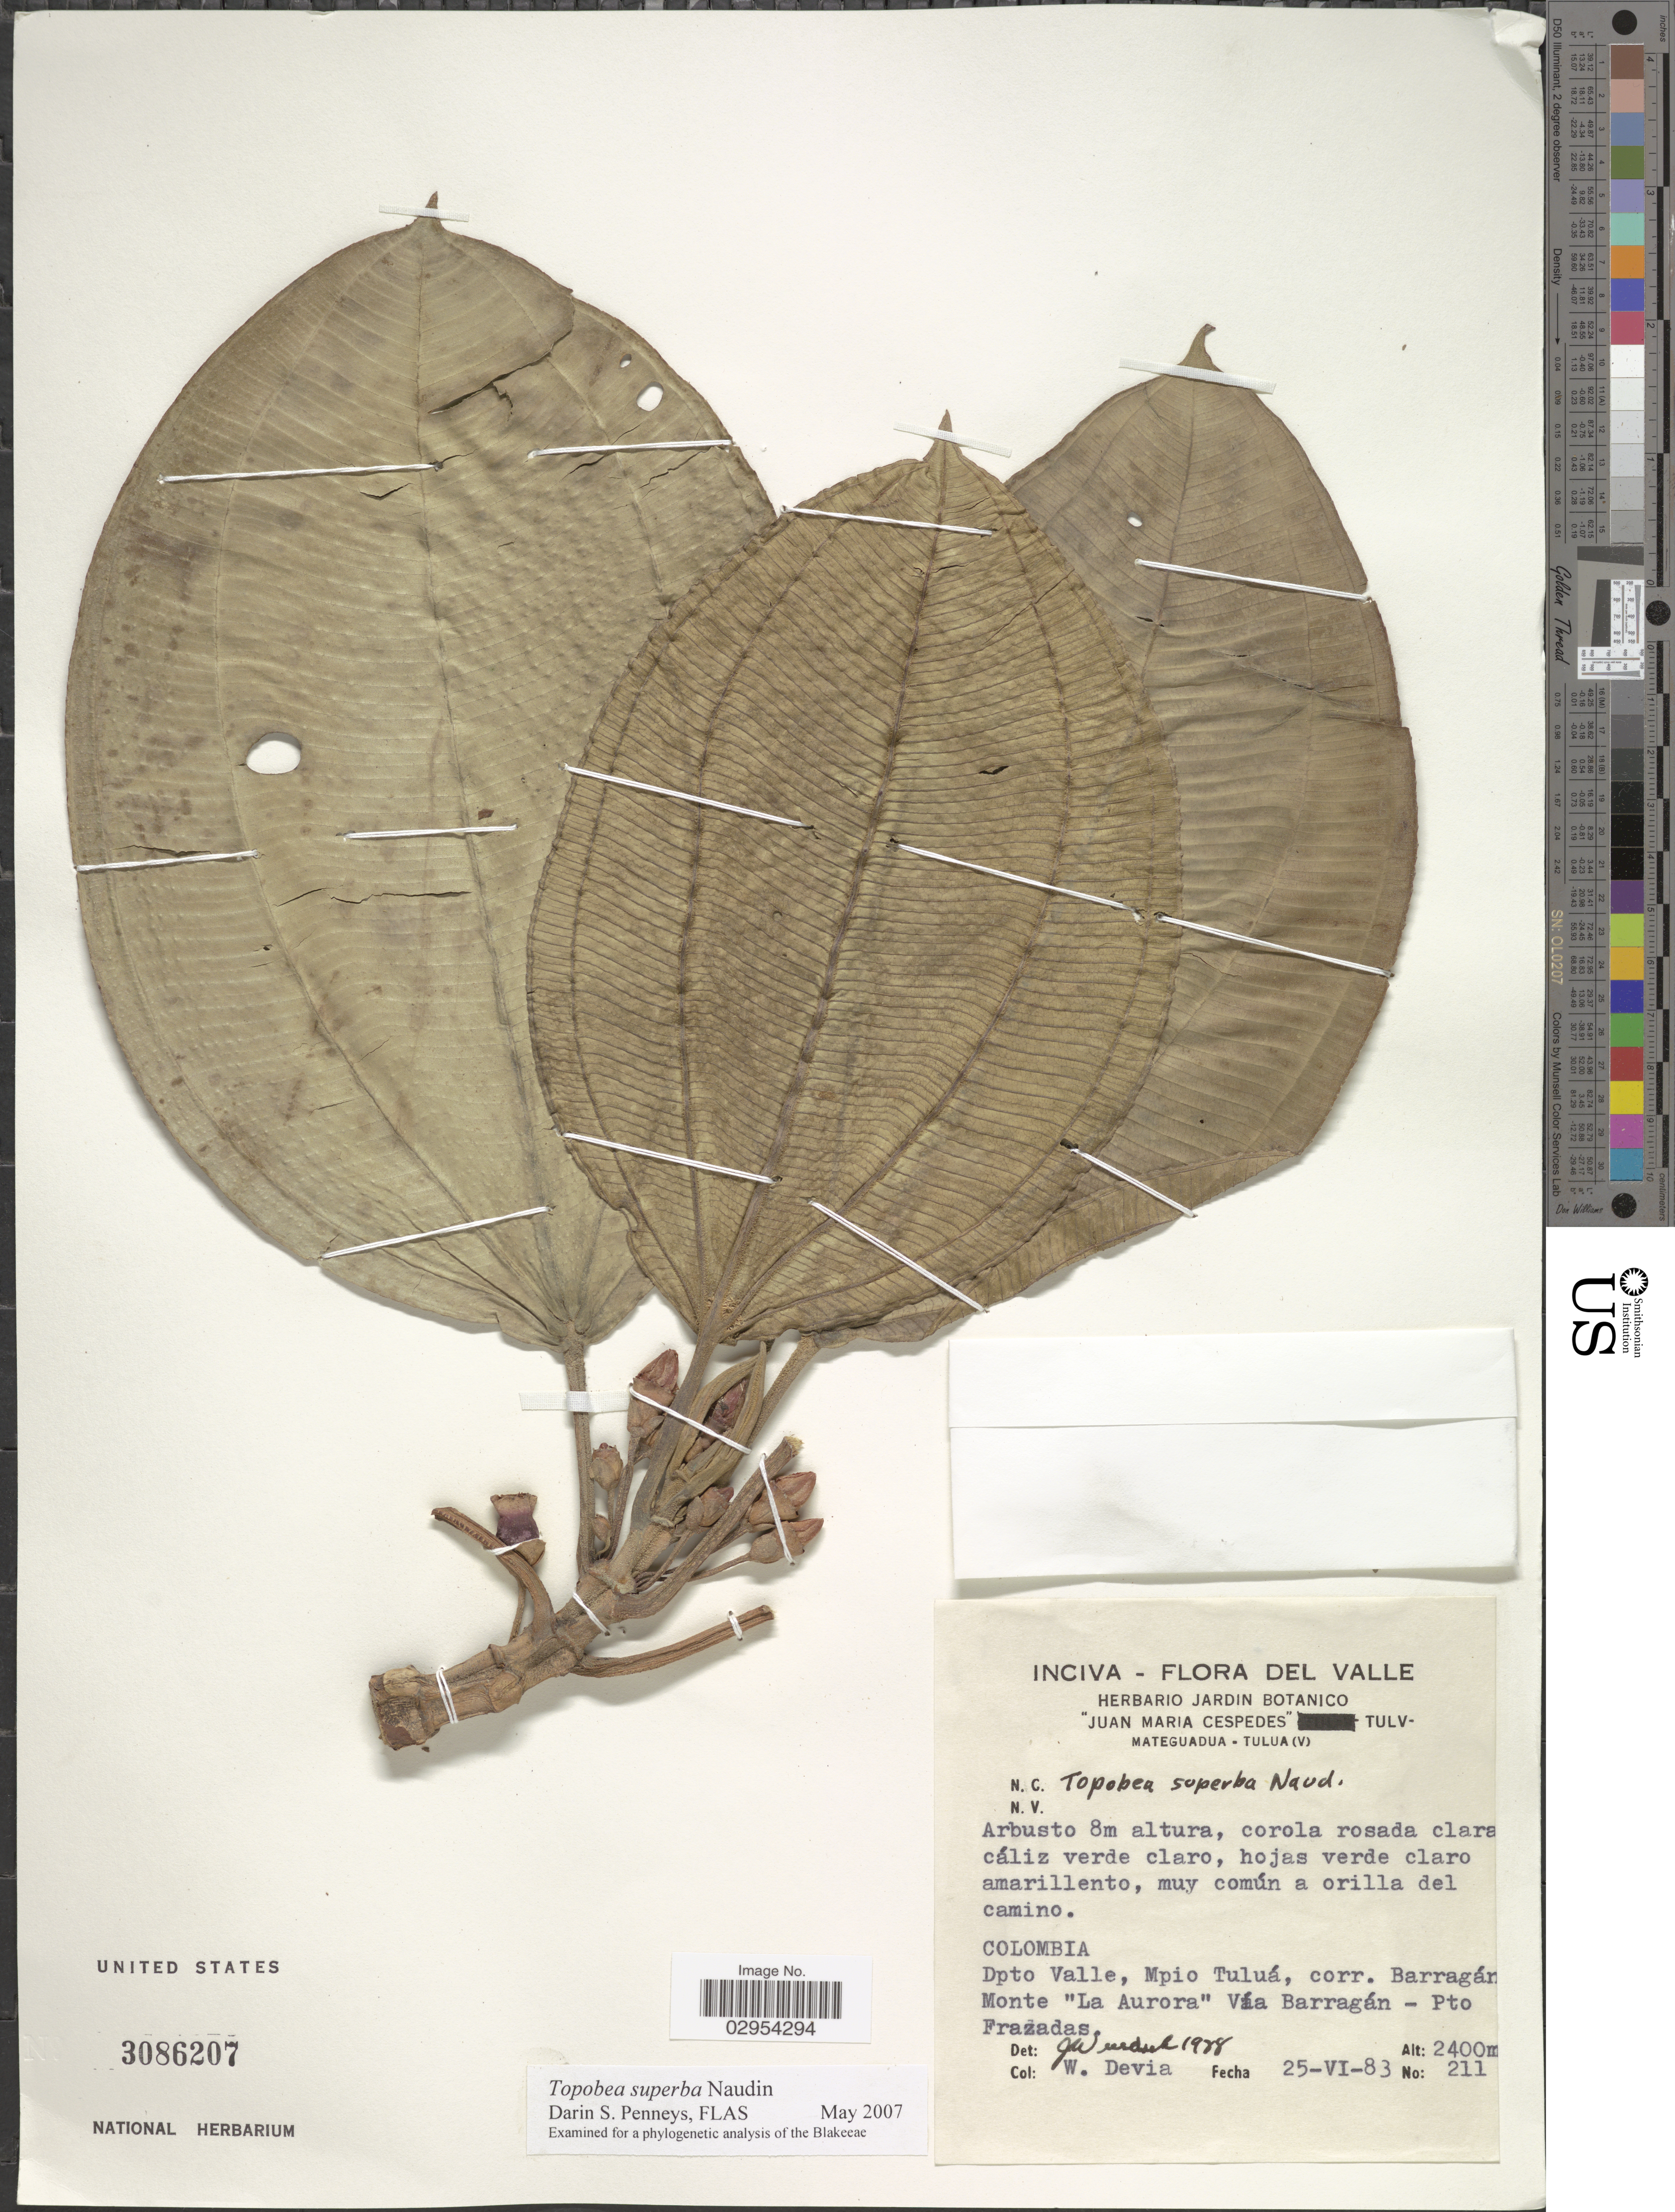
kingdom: Plantae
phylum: Tracheophyta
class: Magnoliopsida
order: Myrtales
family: Melastomataceae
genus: Topobea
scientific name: Topobea superba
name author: Naudin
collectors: W. Devia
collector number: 211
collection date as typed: Transcribed d/m/y: 25/6/83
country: Colombia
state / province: Valle del Cauca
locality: Dpto. Valle, Mpio Tuluá, corr. Barragán Monte "La Aurora" Vía Barragán - Pto Frazadas.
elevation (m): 2400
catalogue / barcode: US 3086207